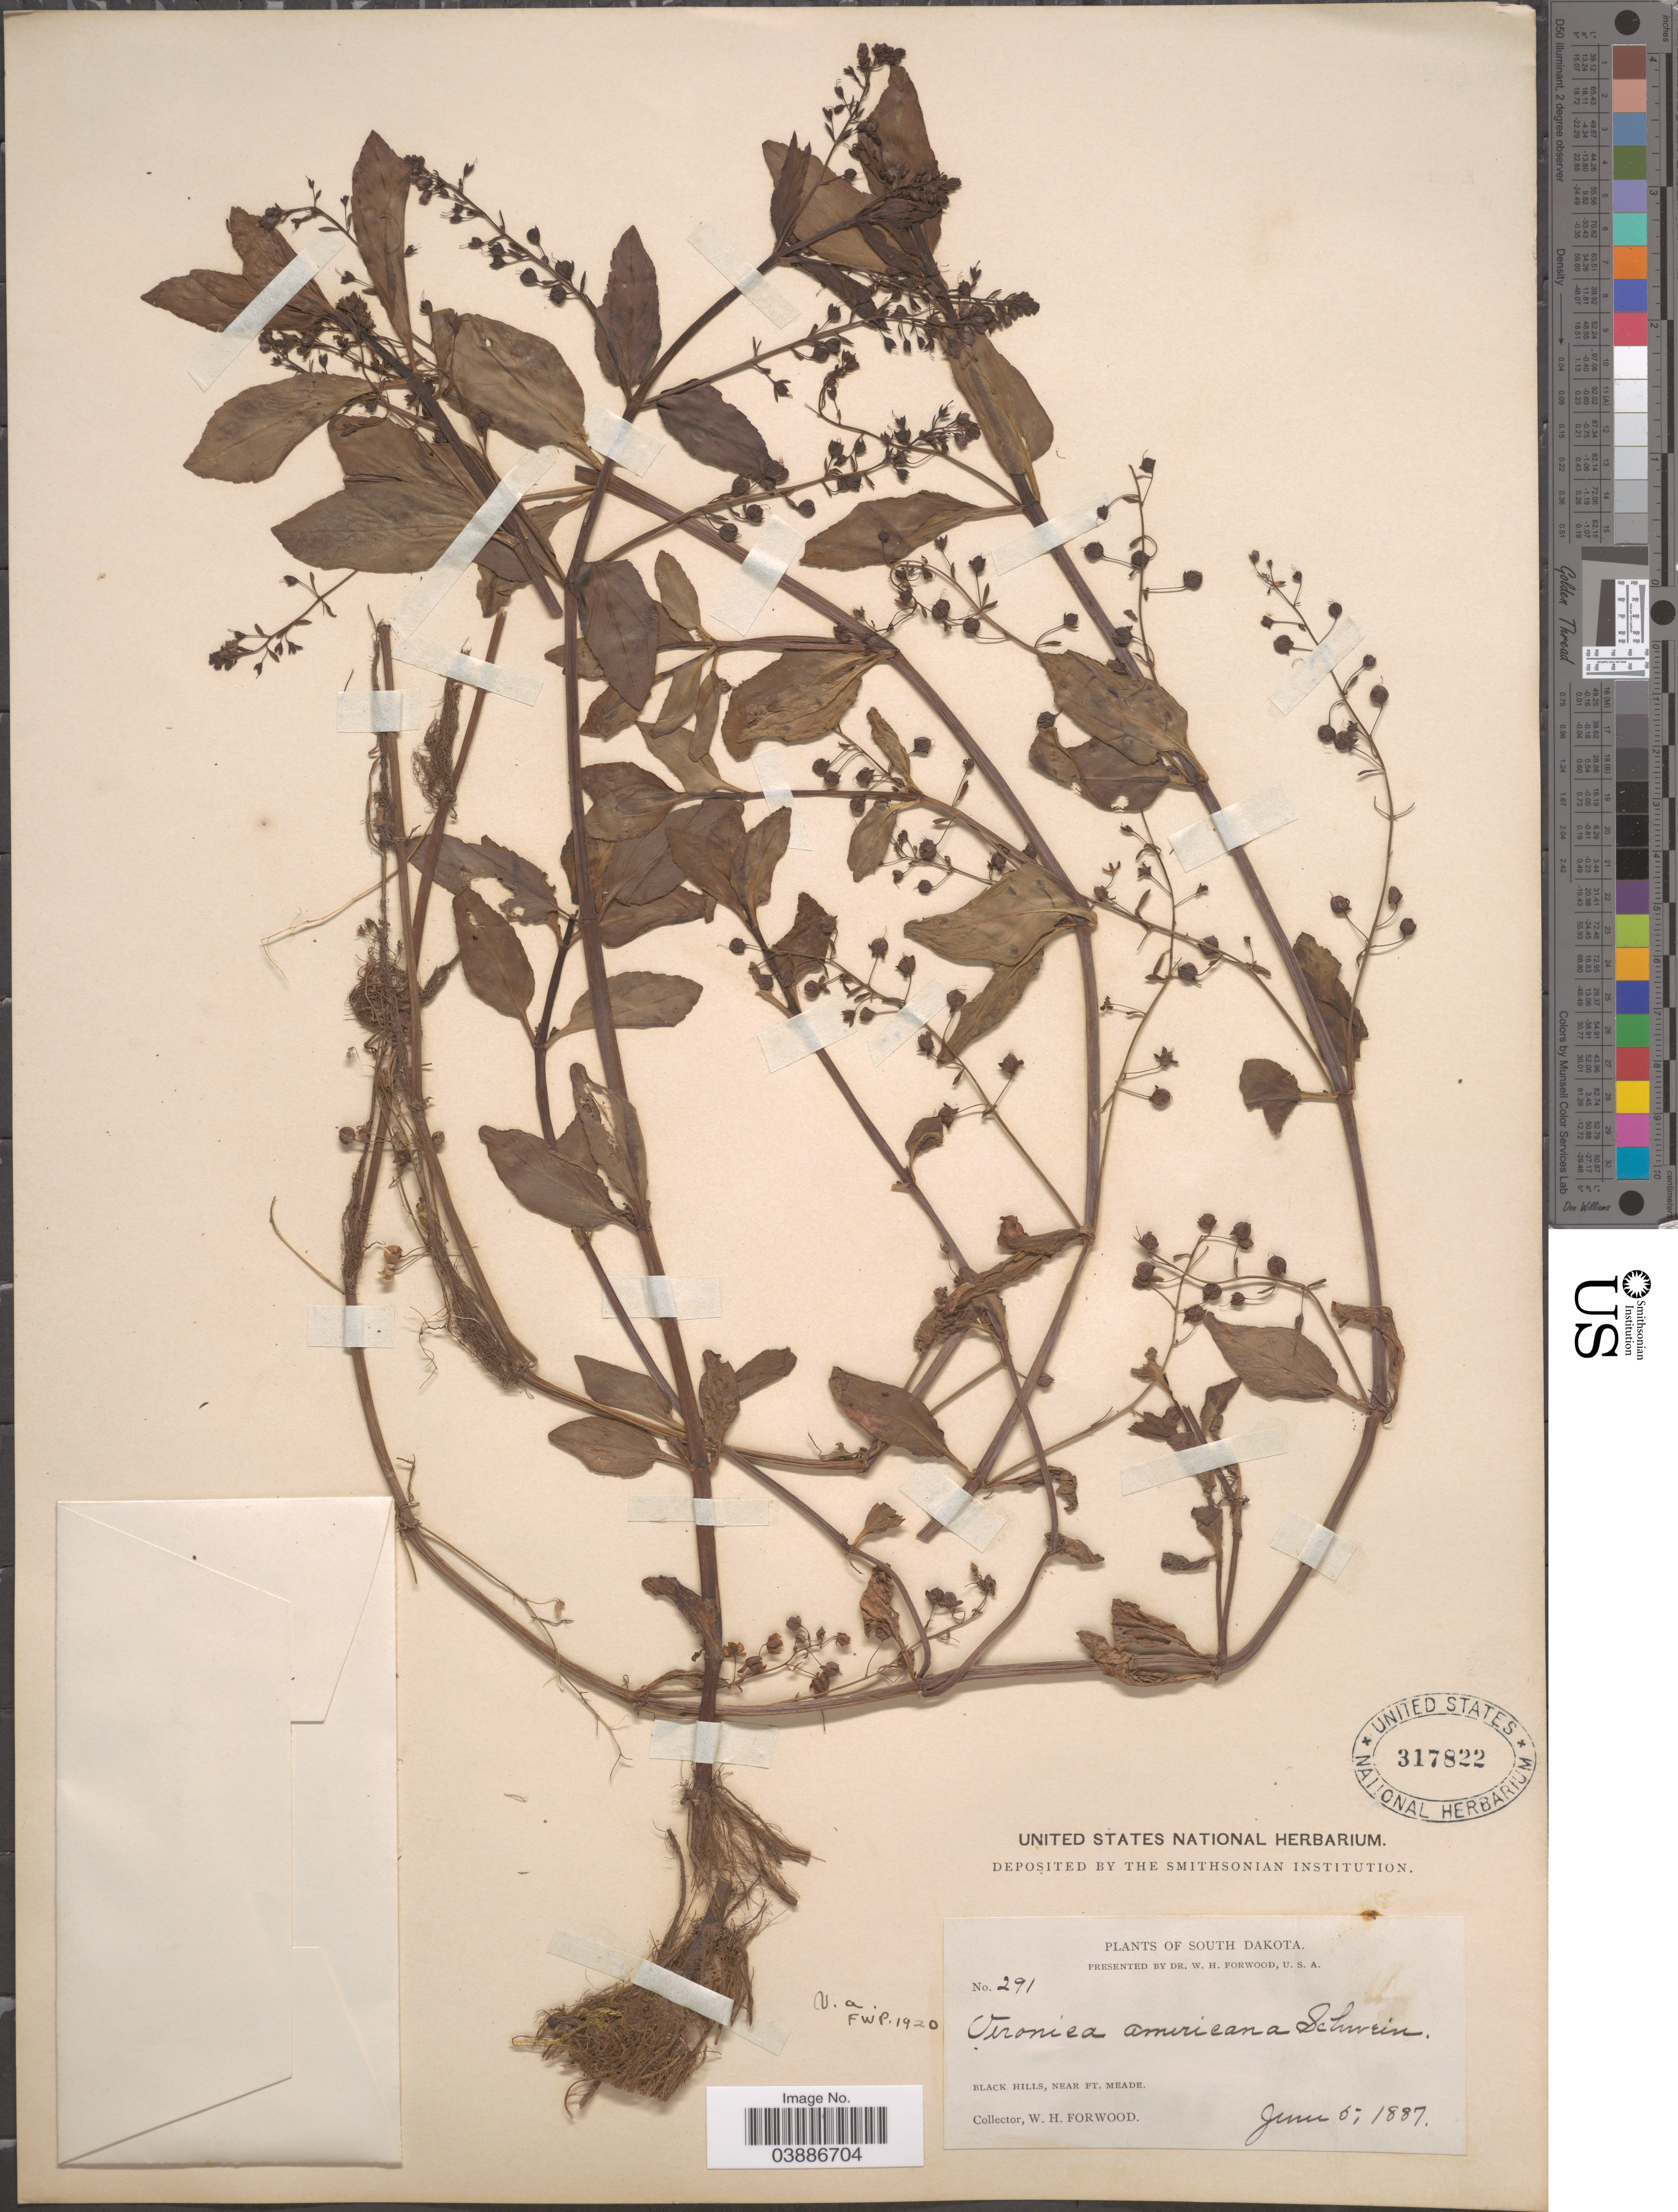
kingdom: Plantae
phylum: Tracheophyta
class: Magnoliopsida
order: Lamiales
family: Plantaginaceae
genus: Veronica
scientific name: Veronica americana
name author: Schwein. ex Benth.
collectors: W. Forwood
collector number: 291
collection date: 1887-06-05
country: United States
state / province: South Dakota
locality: Black Hills, near Ft. Meade.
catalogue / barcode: US 317822